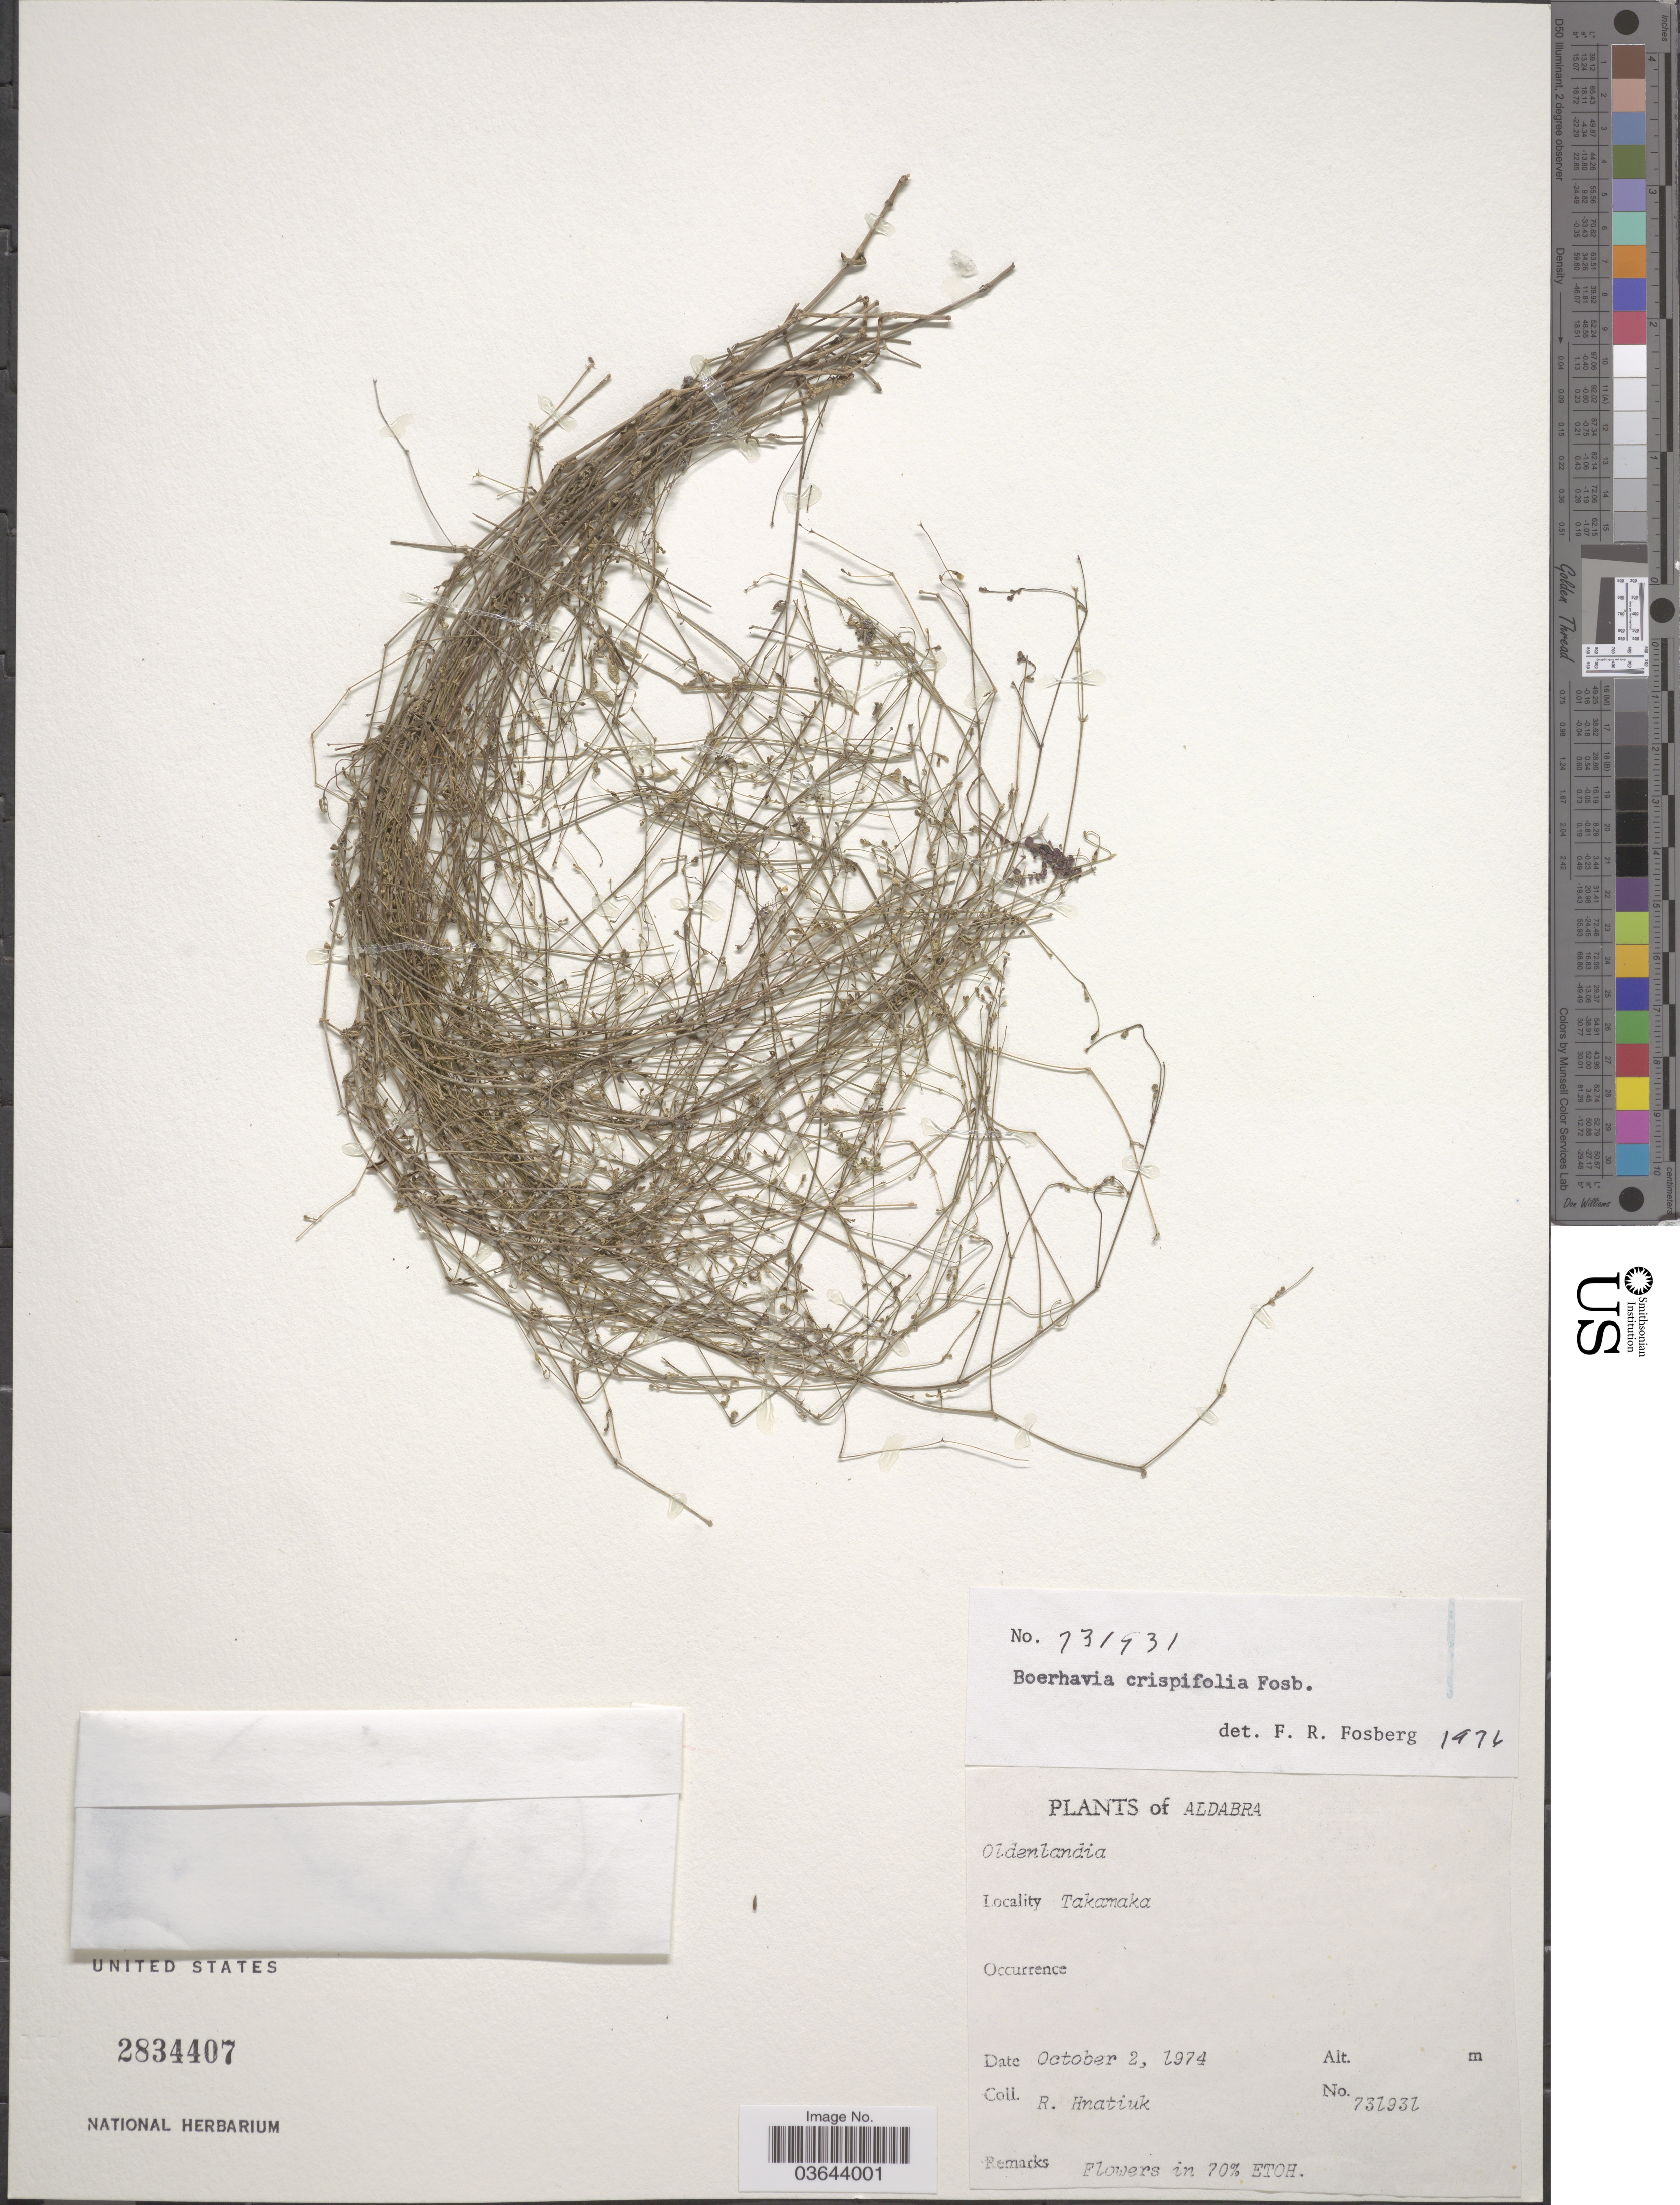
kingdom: Plantae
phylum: Tracheophyta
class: Magnoliopsida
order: Caryophyllales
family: Nyctaginaceae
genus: Boerhavia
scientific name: Boerhavia crispifolia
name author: Fosberg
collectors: R. Hnatiuk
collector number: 731931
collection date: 1974-10-02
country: Seychelles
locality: Aldabra. Takamaka.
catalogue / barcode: US 2834407